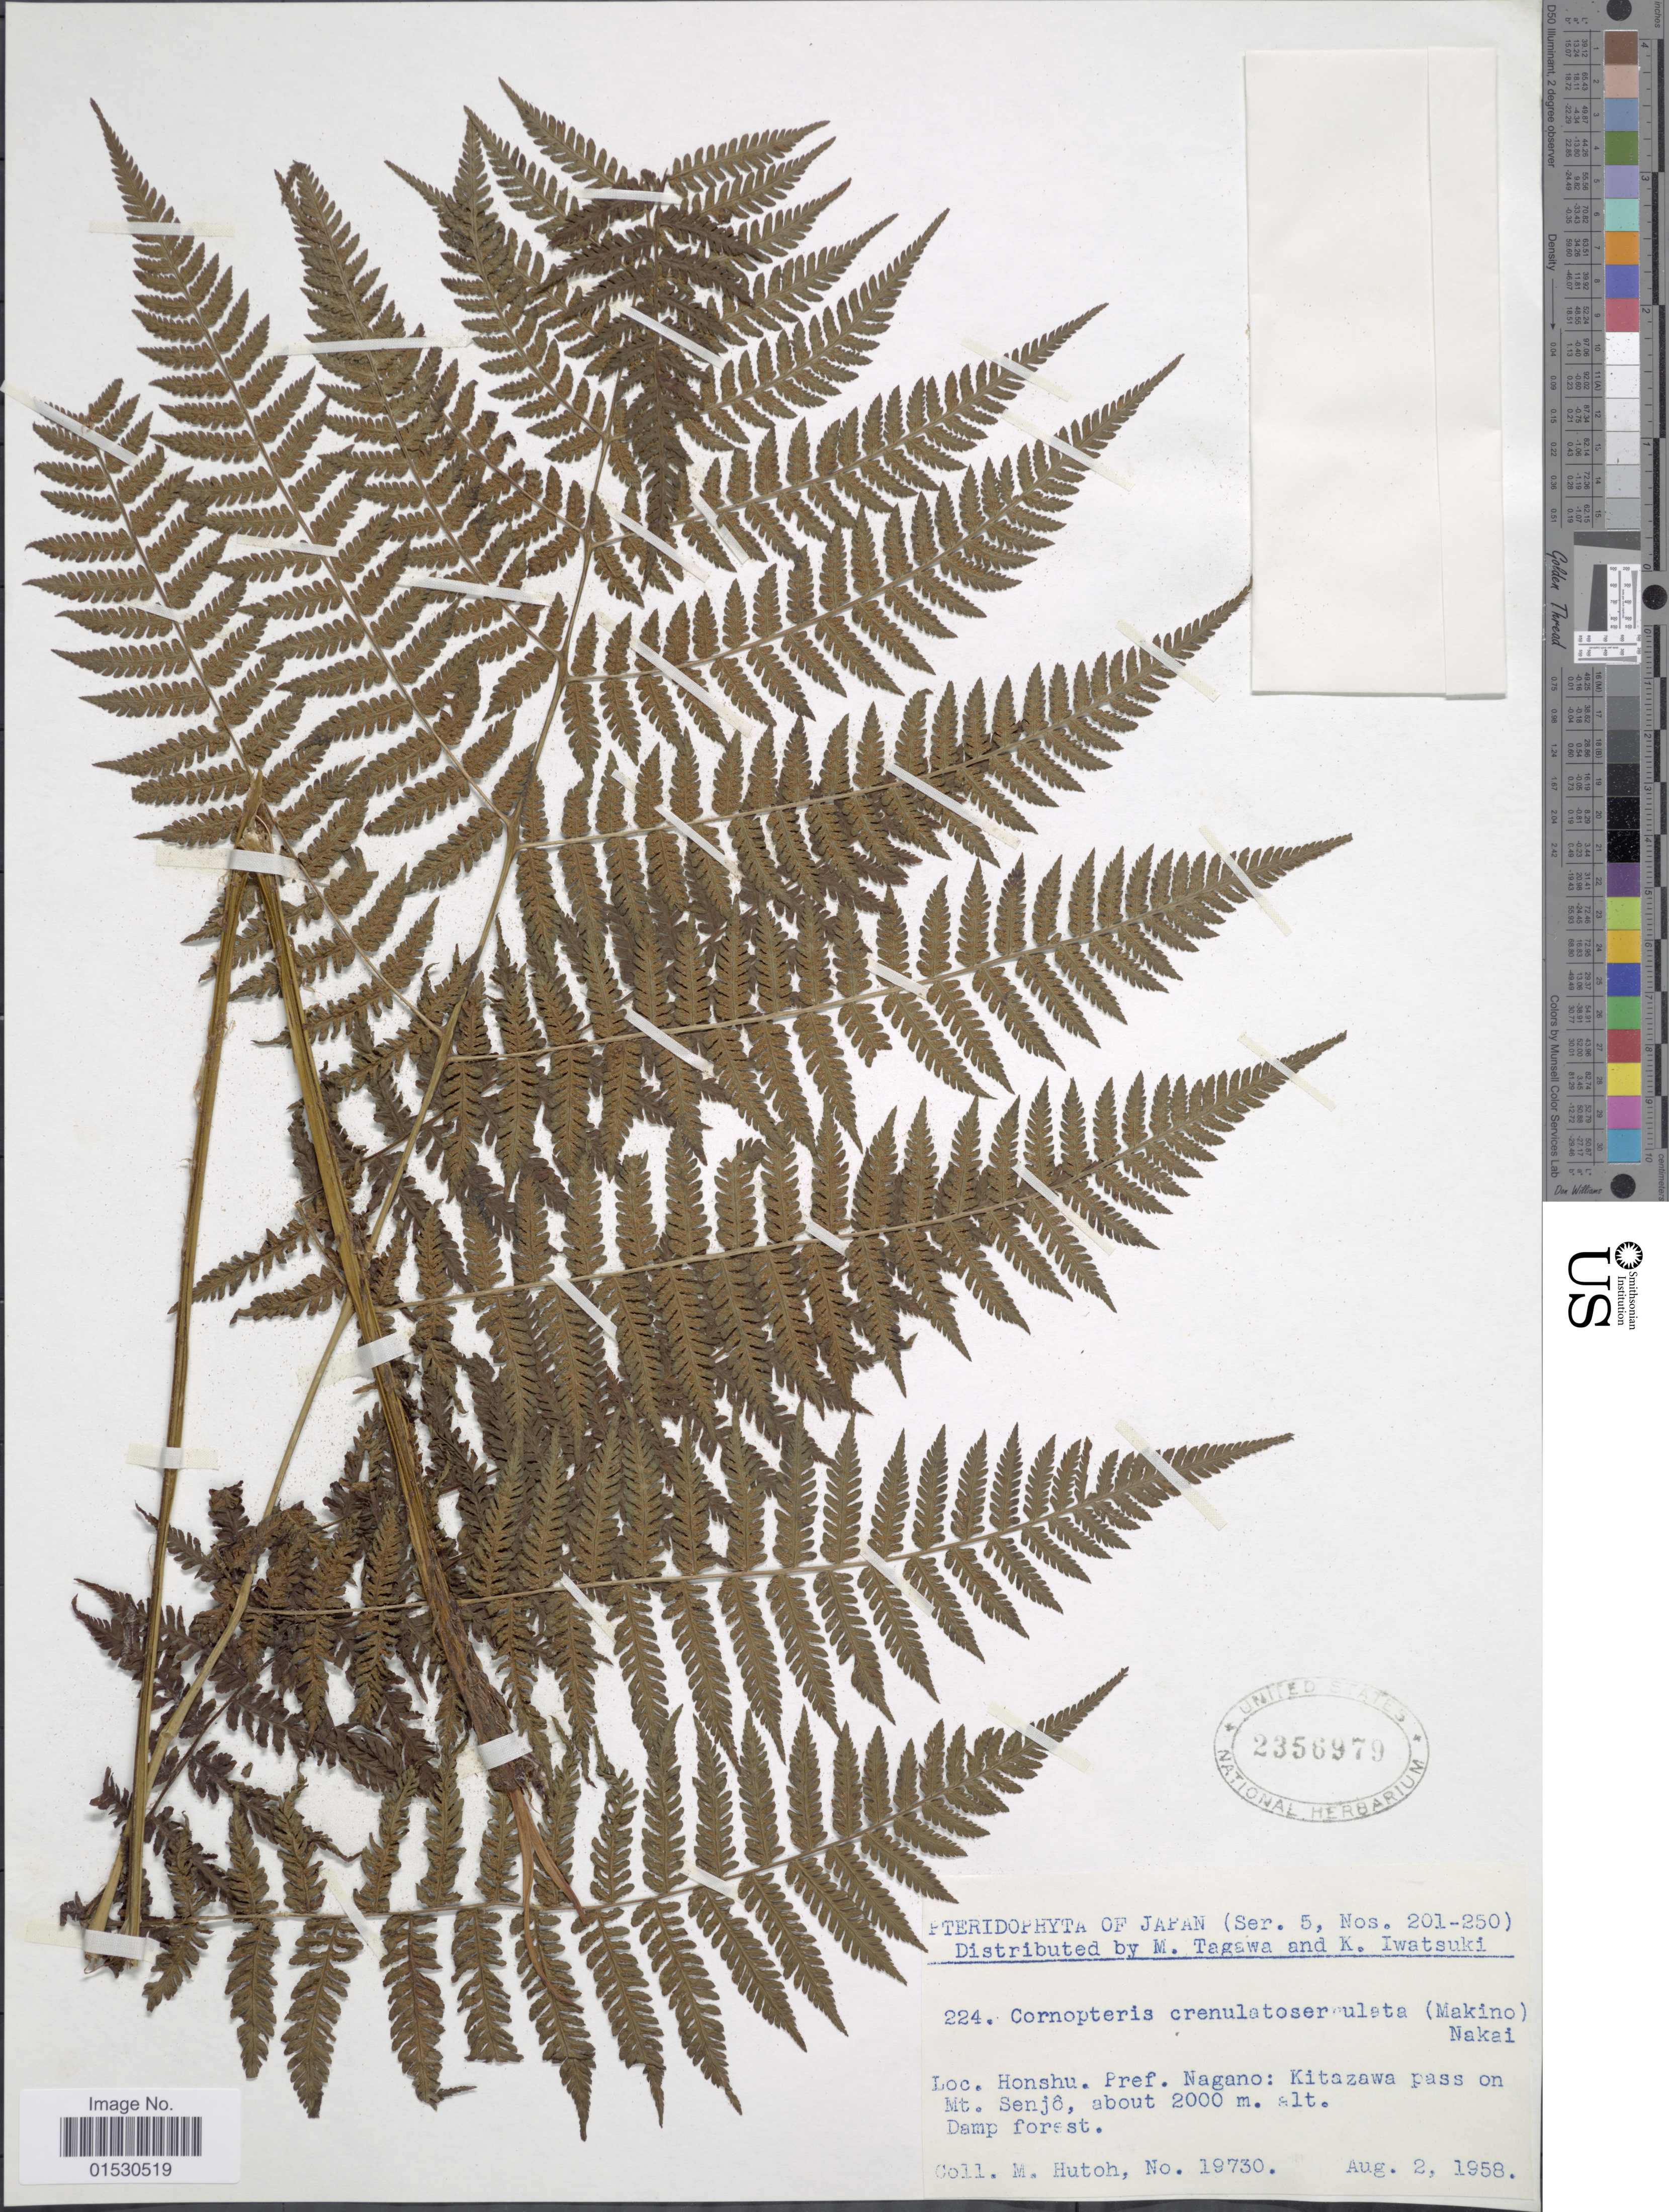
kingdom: Plantae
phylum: Tracheophyta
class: Polypodiopsida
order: Polypodiales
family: Athyriaceae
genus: Athyrium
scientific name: Athyrium crenulato-serratum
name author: Makino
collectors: M. Hutoh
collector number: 19730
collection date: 1958-08-02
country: Japan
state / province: Nagano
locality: Honshu. Pref. Nagano: Kitazawa pass on Mt. Senjo, Damp forest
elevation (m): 2000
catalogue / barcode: US 2356979